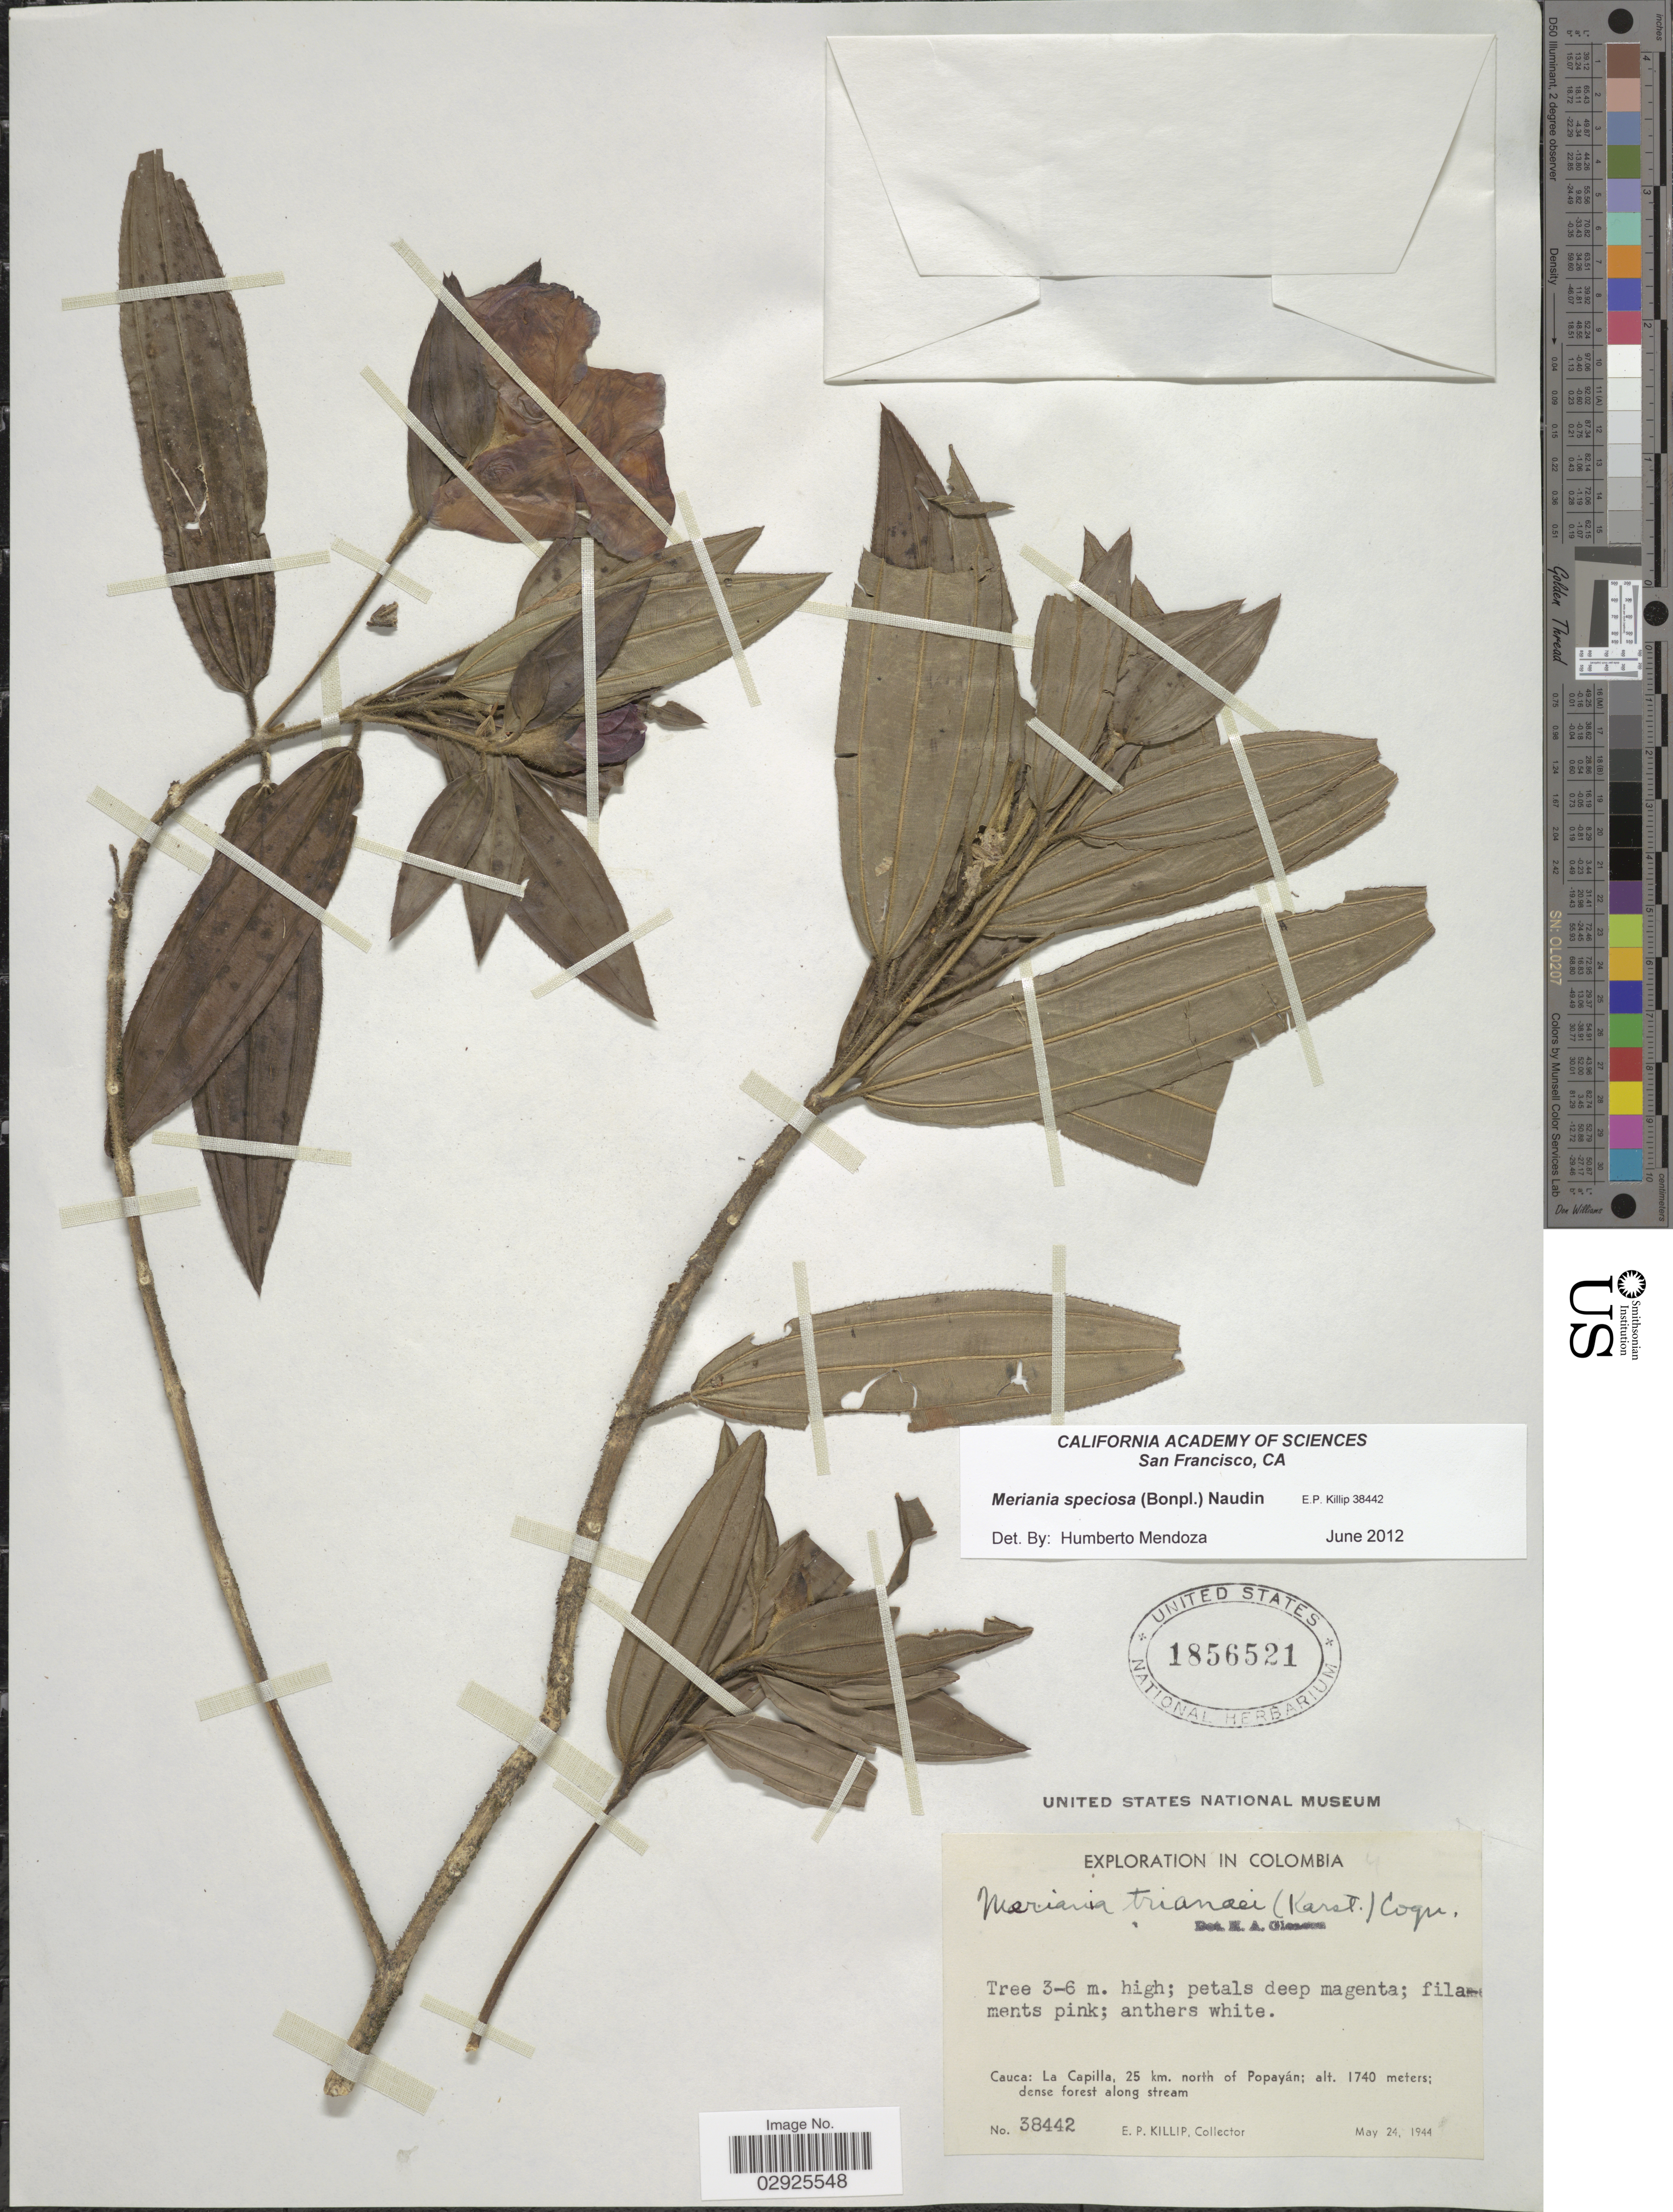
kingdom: Plantae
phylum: Tracheophyta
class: Magnoliopsida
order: Myrtales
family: Melastomataceae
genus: Meriania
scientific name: Meriania speciosa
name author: (Bonpl.) Naudin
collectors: E. P. Killip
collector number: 38442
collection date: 1944-05-24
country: Colombia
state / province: Cauca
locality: La Capilla, 25 km. north of Popayán.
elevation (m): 1740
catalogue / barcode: US 1856521